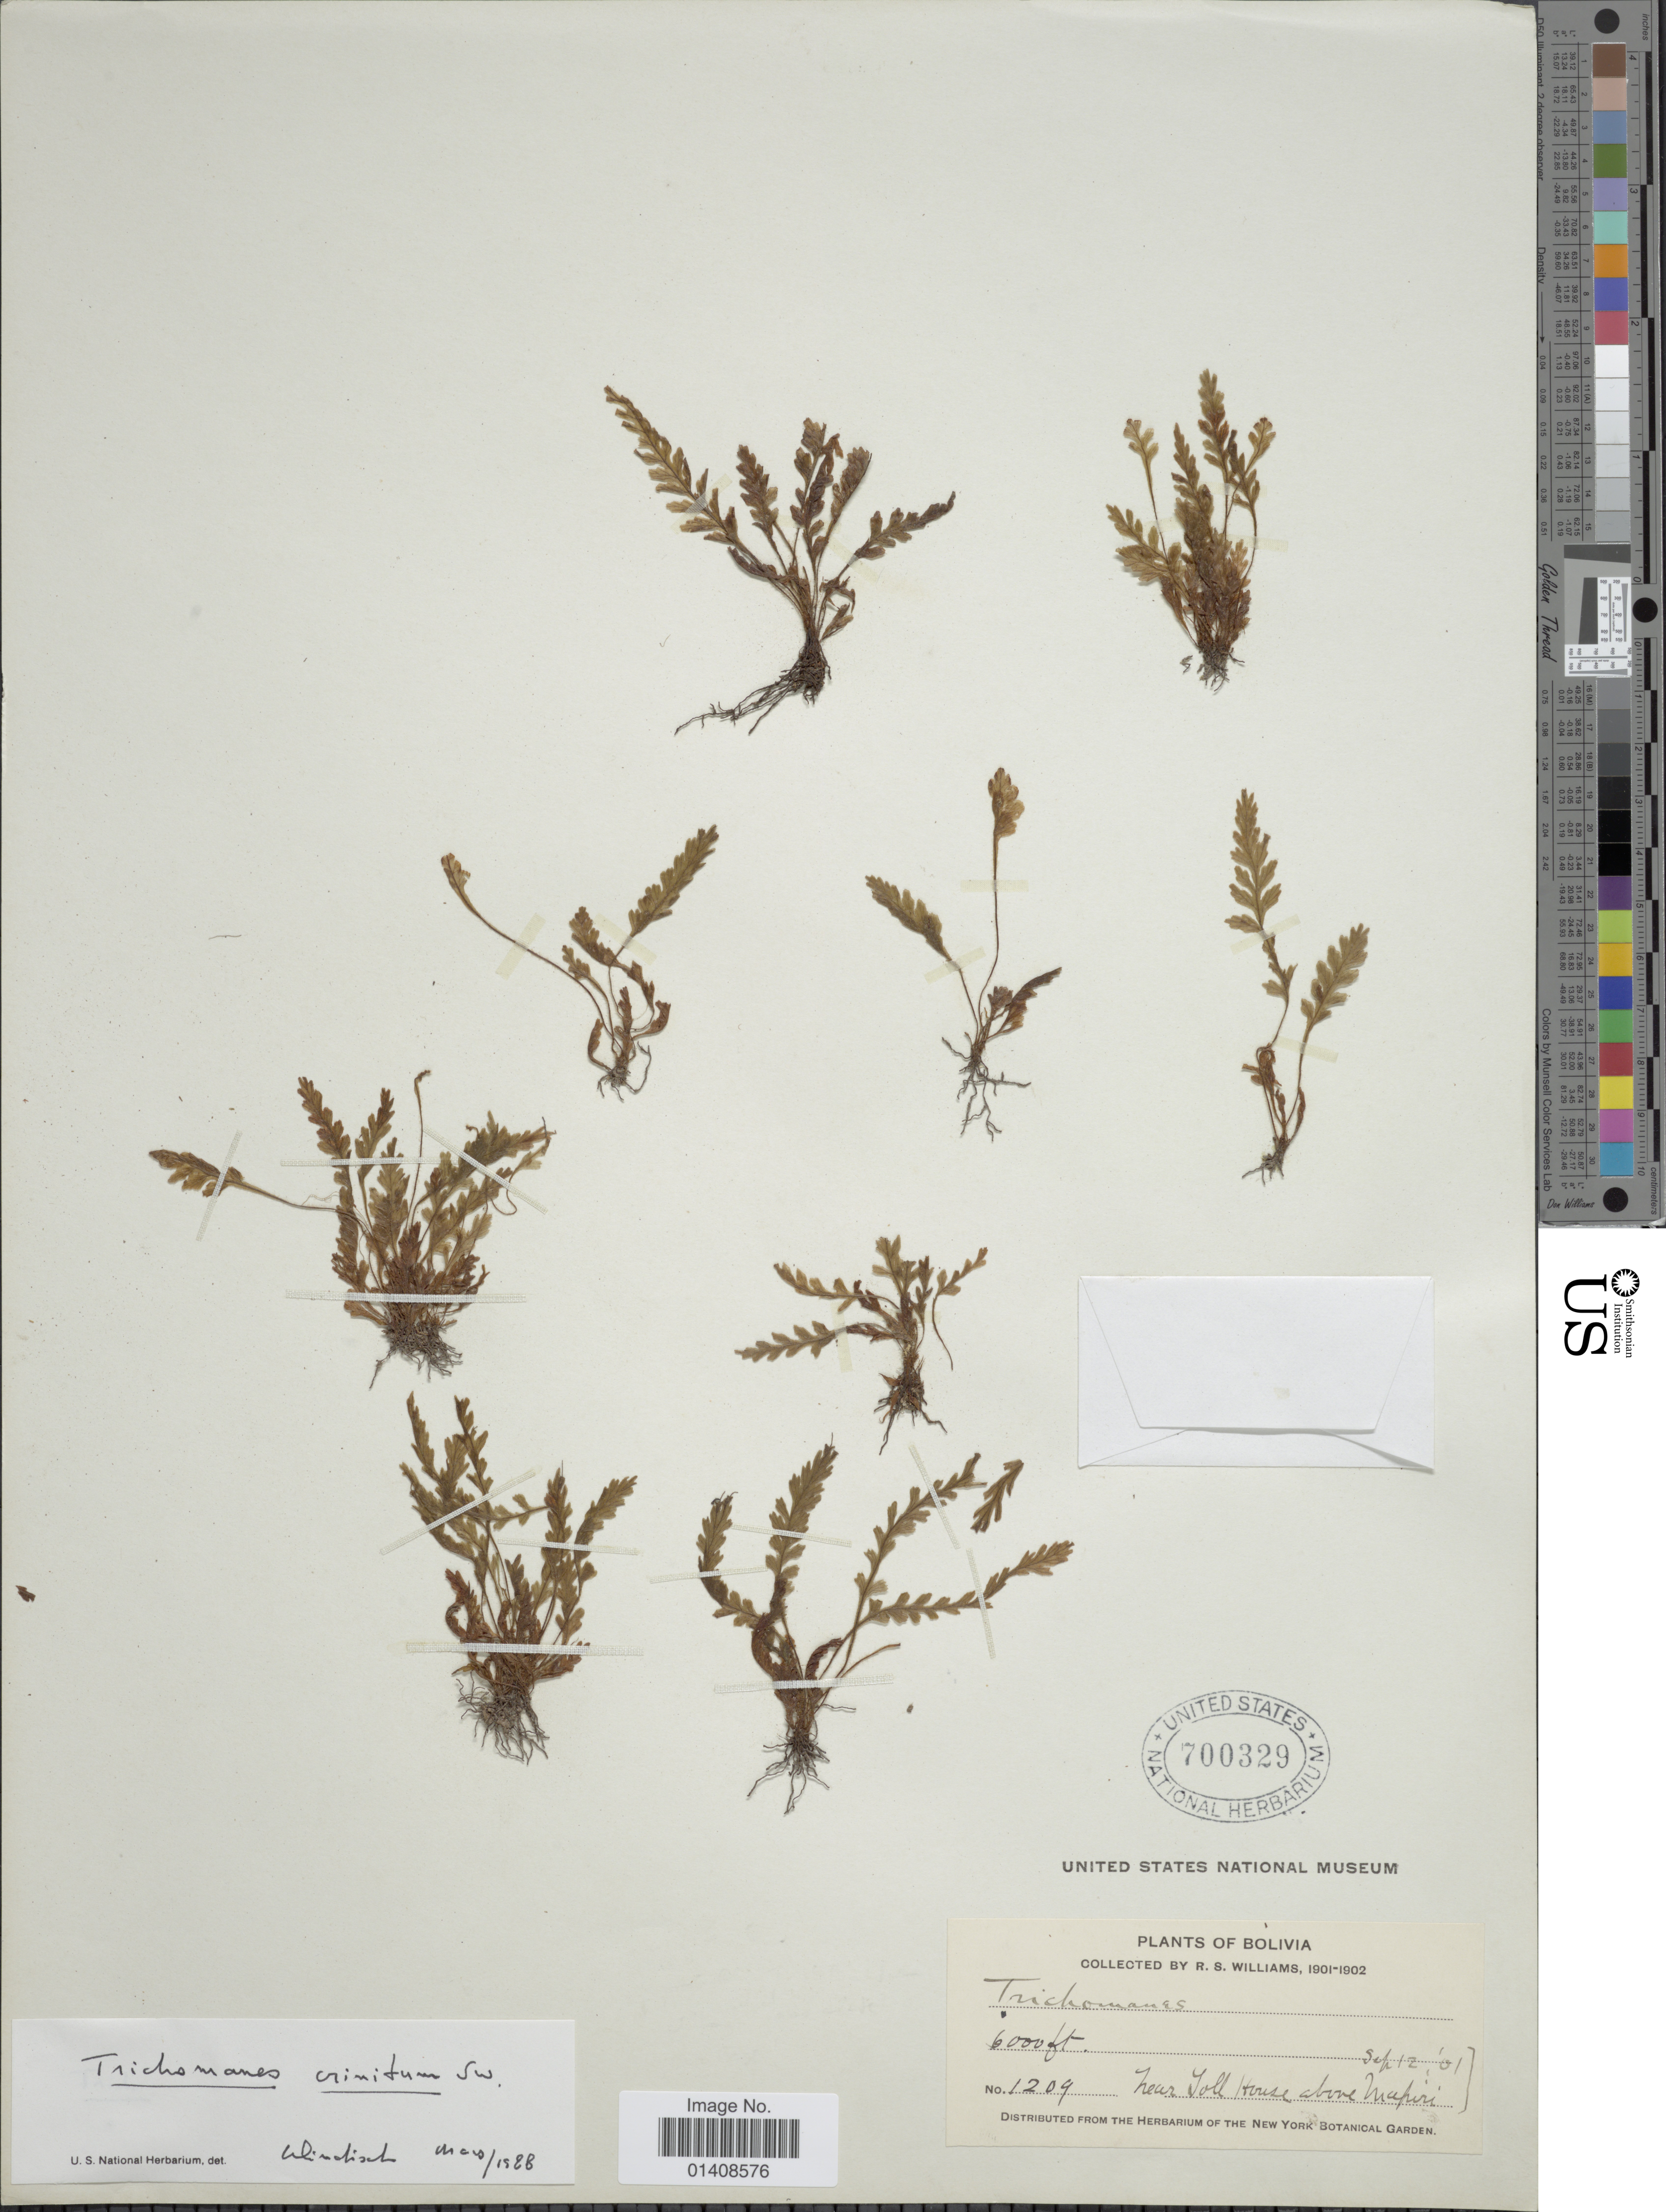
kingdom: Plantae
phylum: Tracheophyta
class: Polypodiopsida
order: Hymenophyllales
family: Hymenophyllaceae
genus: Trichomanes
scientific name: Trichomanes crinitum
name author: Sw.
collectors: R. S. Williams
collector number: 1209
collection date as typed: Sep 12, 1901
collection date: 1901-09-12/1902-09-12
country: Bolivia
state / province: La Páz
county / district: Larecaja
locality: Toll House (above Mapiri)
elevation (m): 1829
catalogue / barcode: US 700329